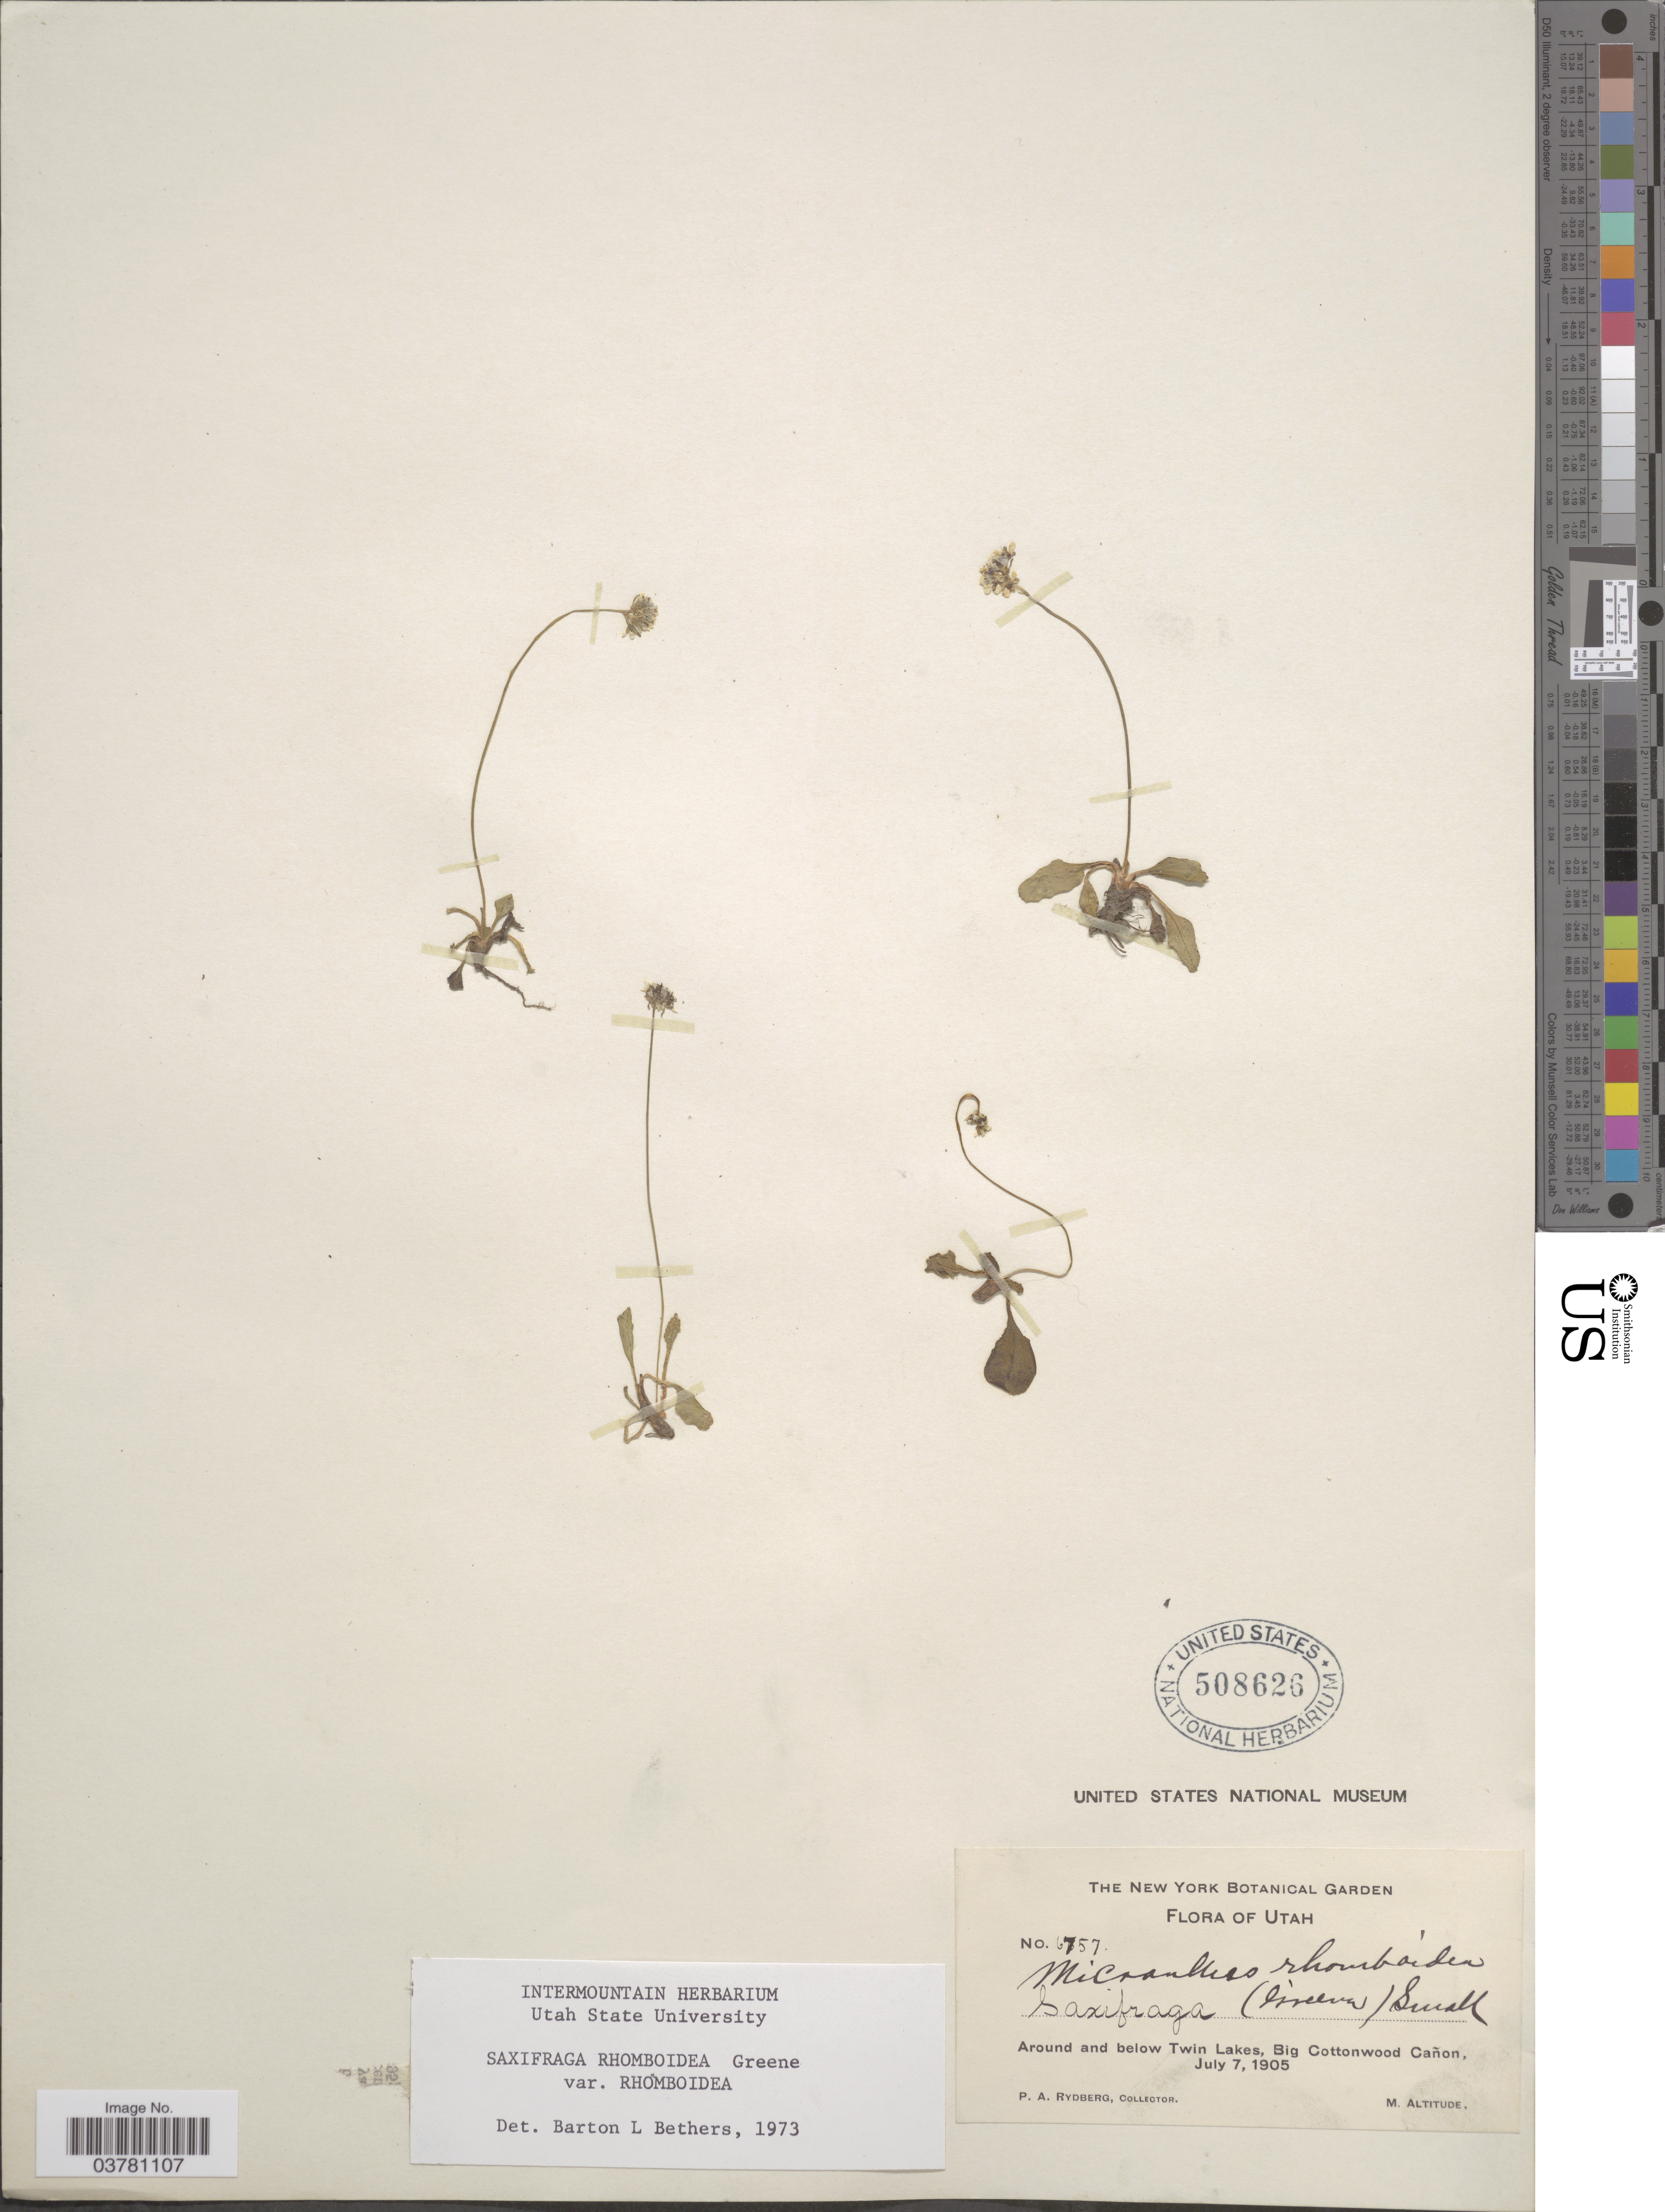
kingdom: Plantae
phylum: Tracheophyta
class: Magnoliopsida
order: Saxifragales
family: Saxifragaceae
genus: Micranthes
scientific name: Micranthes rhomboidea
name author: (Greene) Small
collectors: P. A. Rydberg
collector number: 6757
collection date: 1905-07-07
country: United States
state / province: Utah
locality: Around and below Twin Lakes, Big Cottonwood Cañon.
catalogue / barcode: US 508626